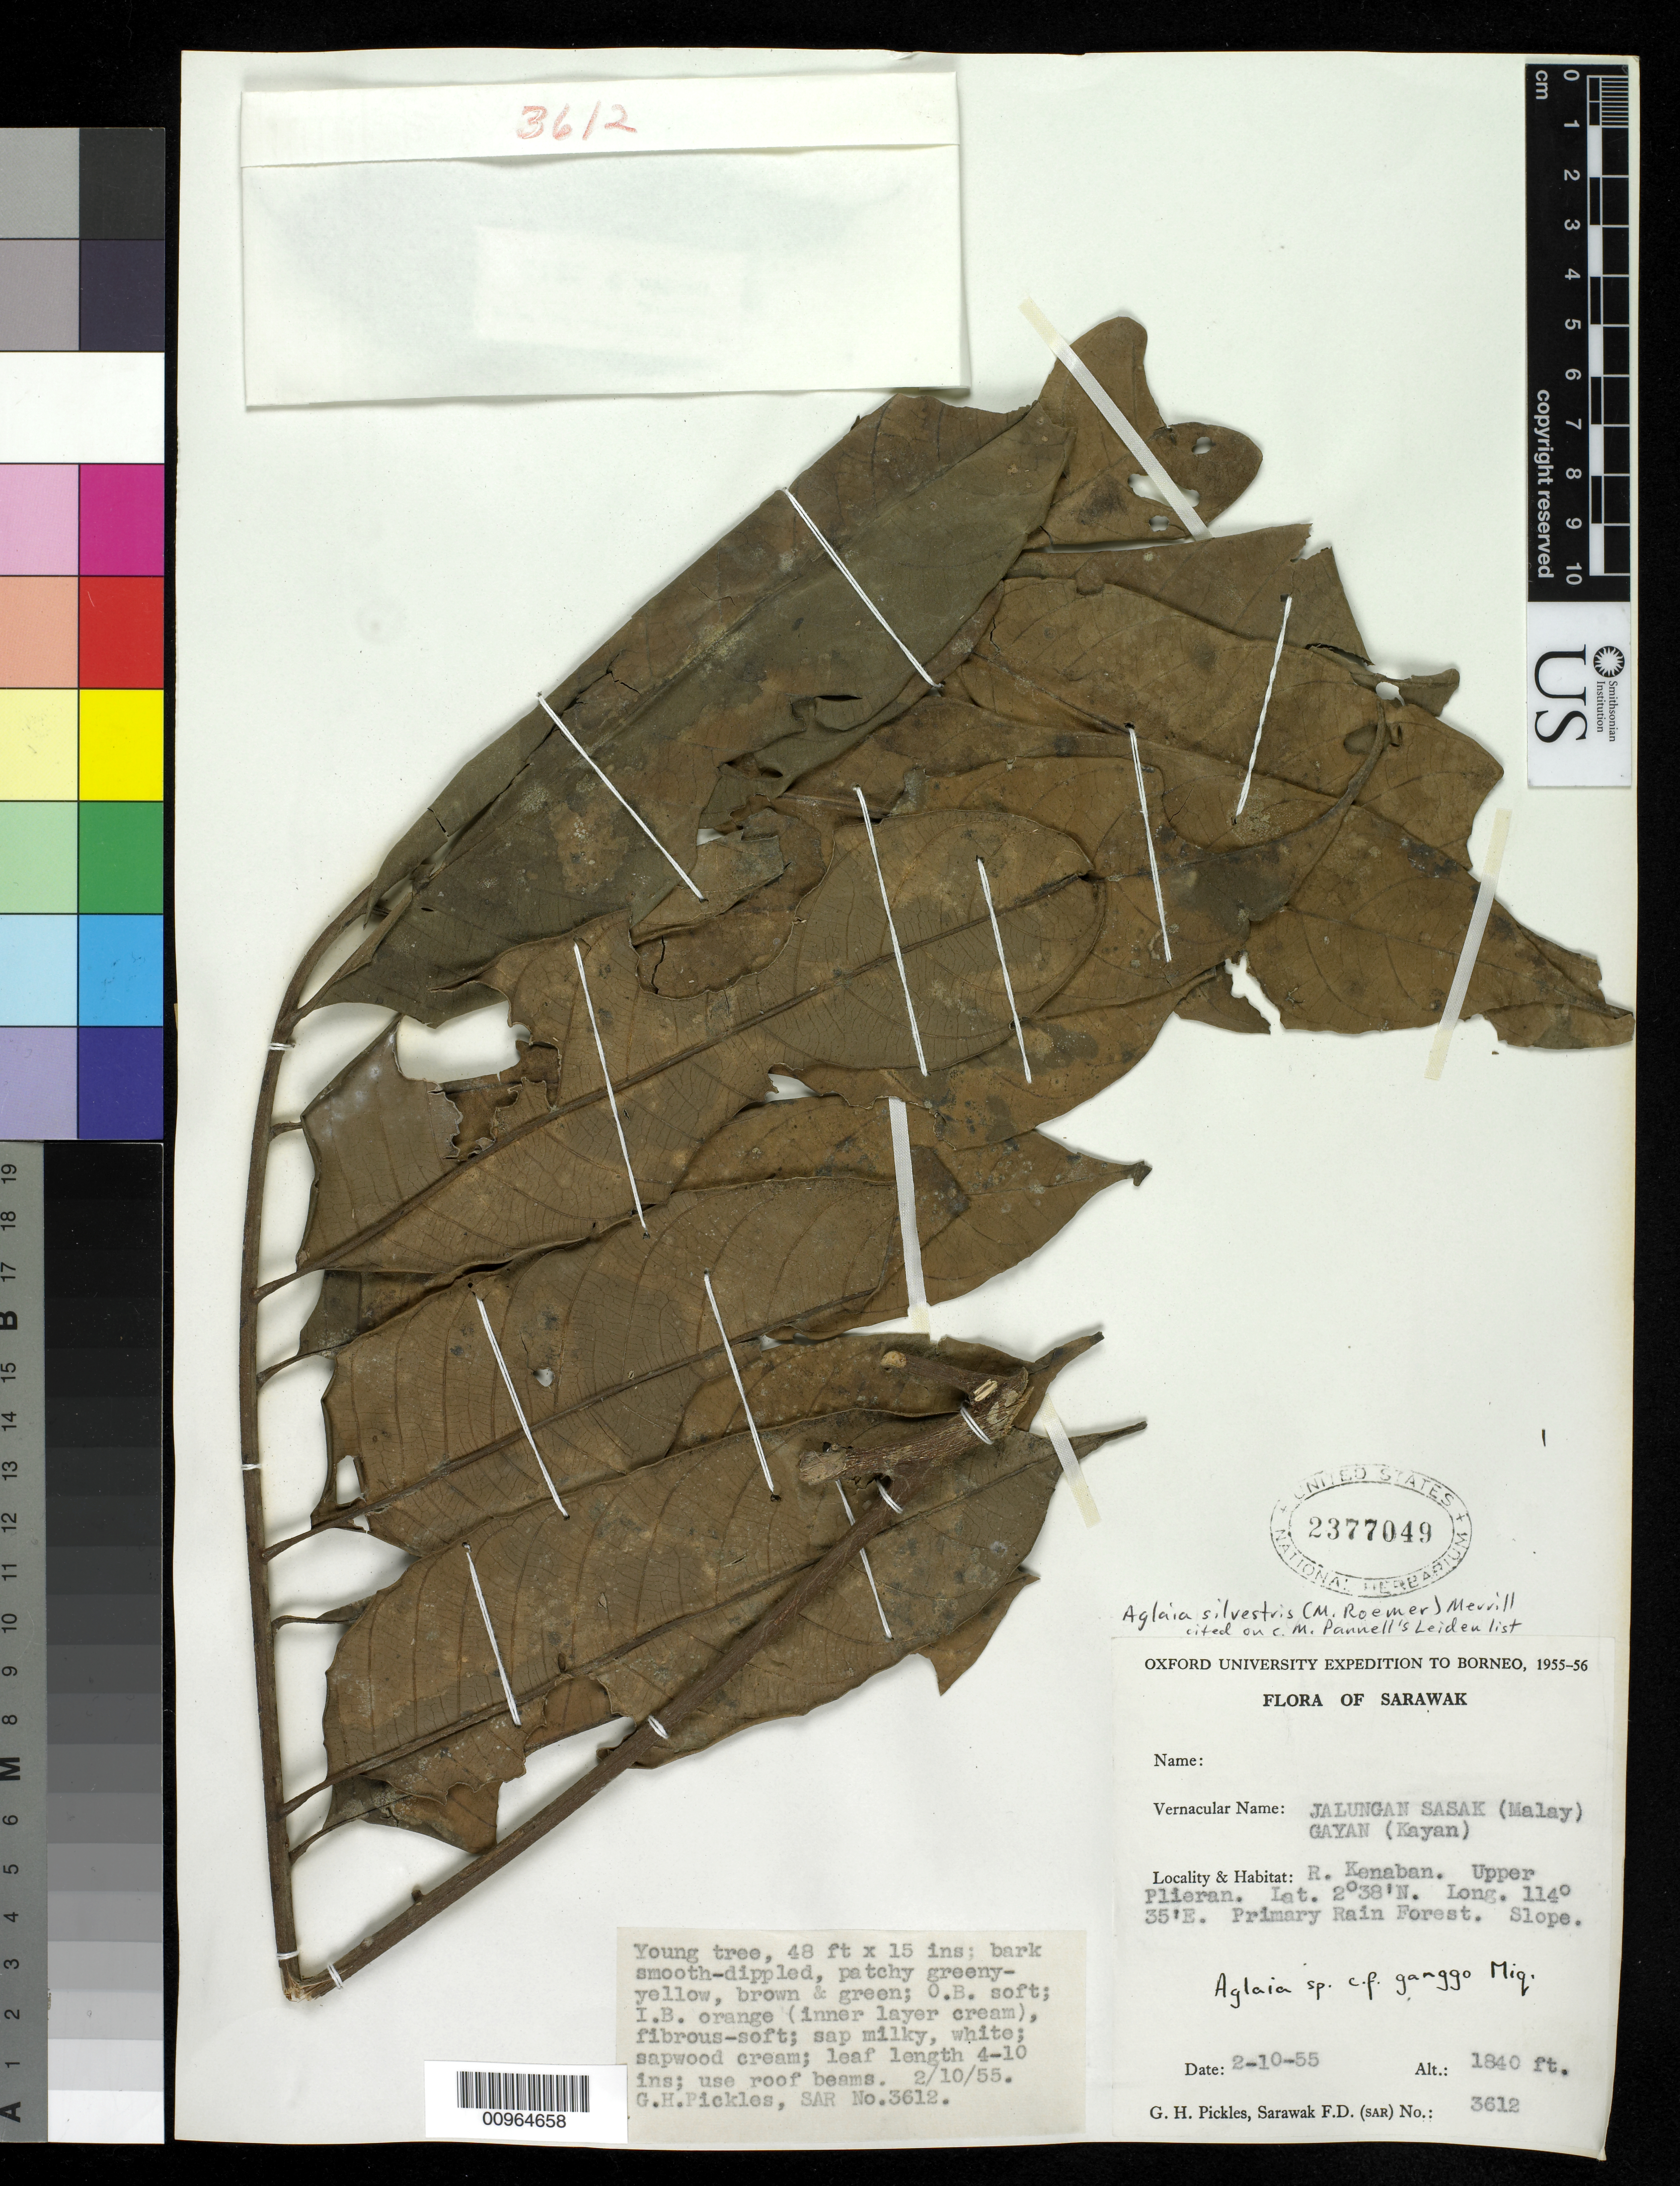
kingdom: Plantae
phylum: Tracheophyta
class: Magnoliopsida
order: Sapindales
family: Meliaceae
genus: Aglaia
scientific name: Aglaia silvestris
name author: (M. Roem.) Merr.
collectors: G. Pickles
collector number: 3612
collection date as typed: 10 Feb 1955 or 02 Oct 1955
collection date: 1955-02-10 or 1955-10-02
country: Malaysia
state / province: Sarawak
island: Borneo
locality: R. Kenaban. Upper Plieran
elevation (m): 561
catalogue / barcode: US 2377049